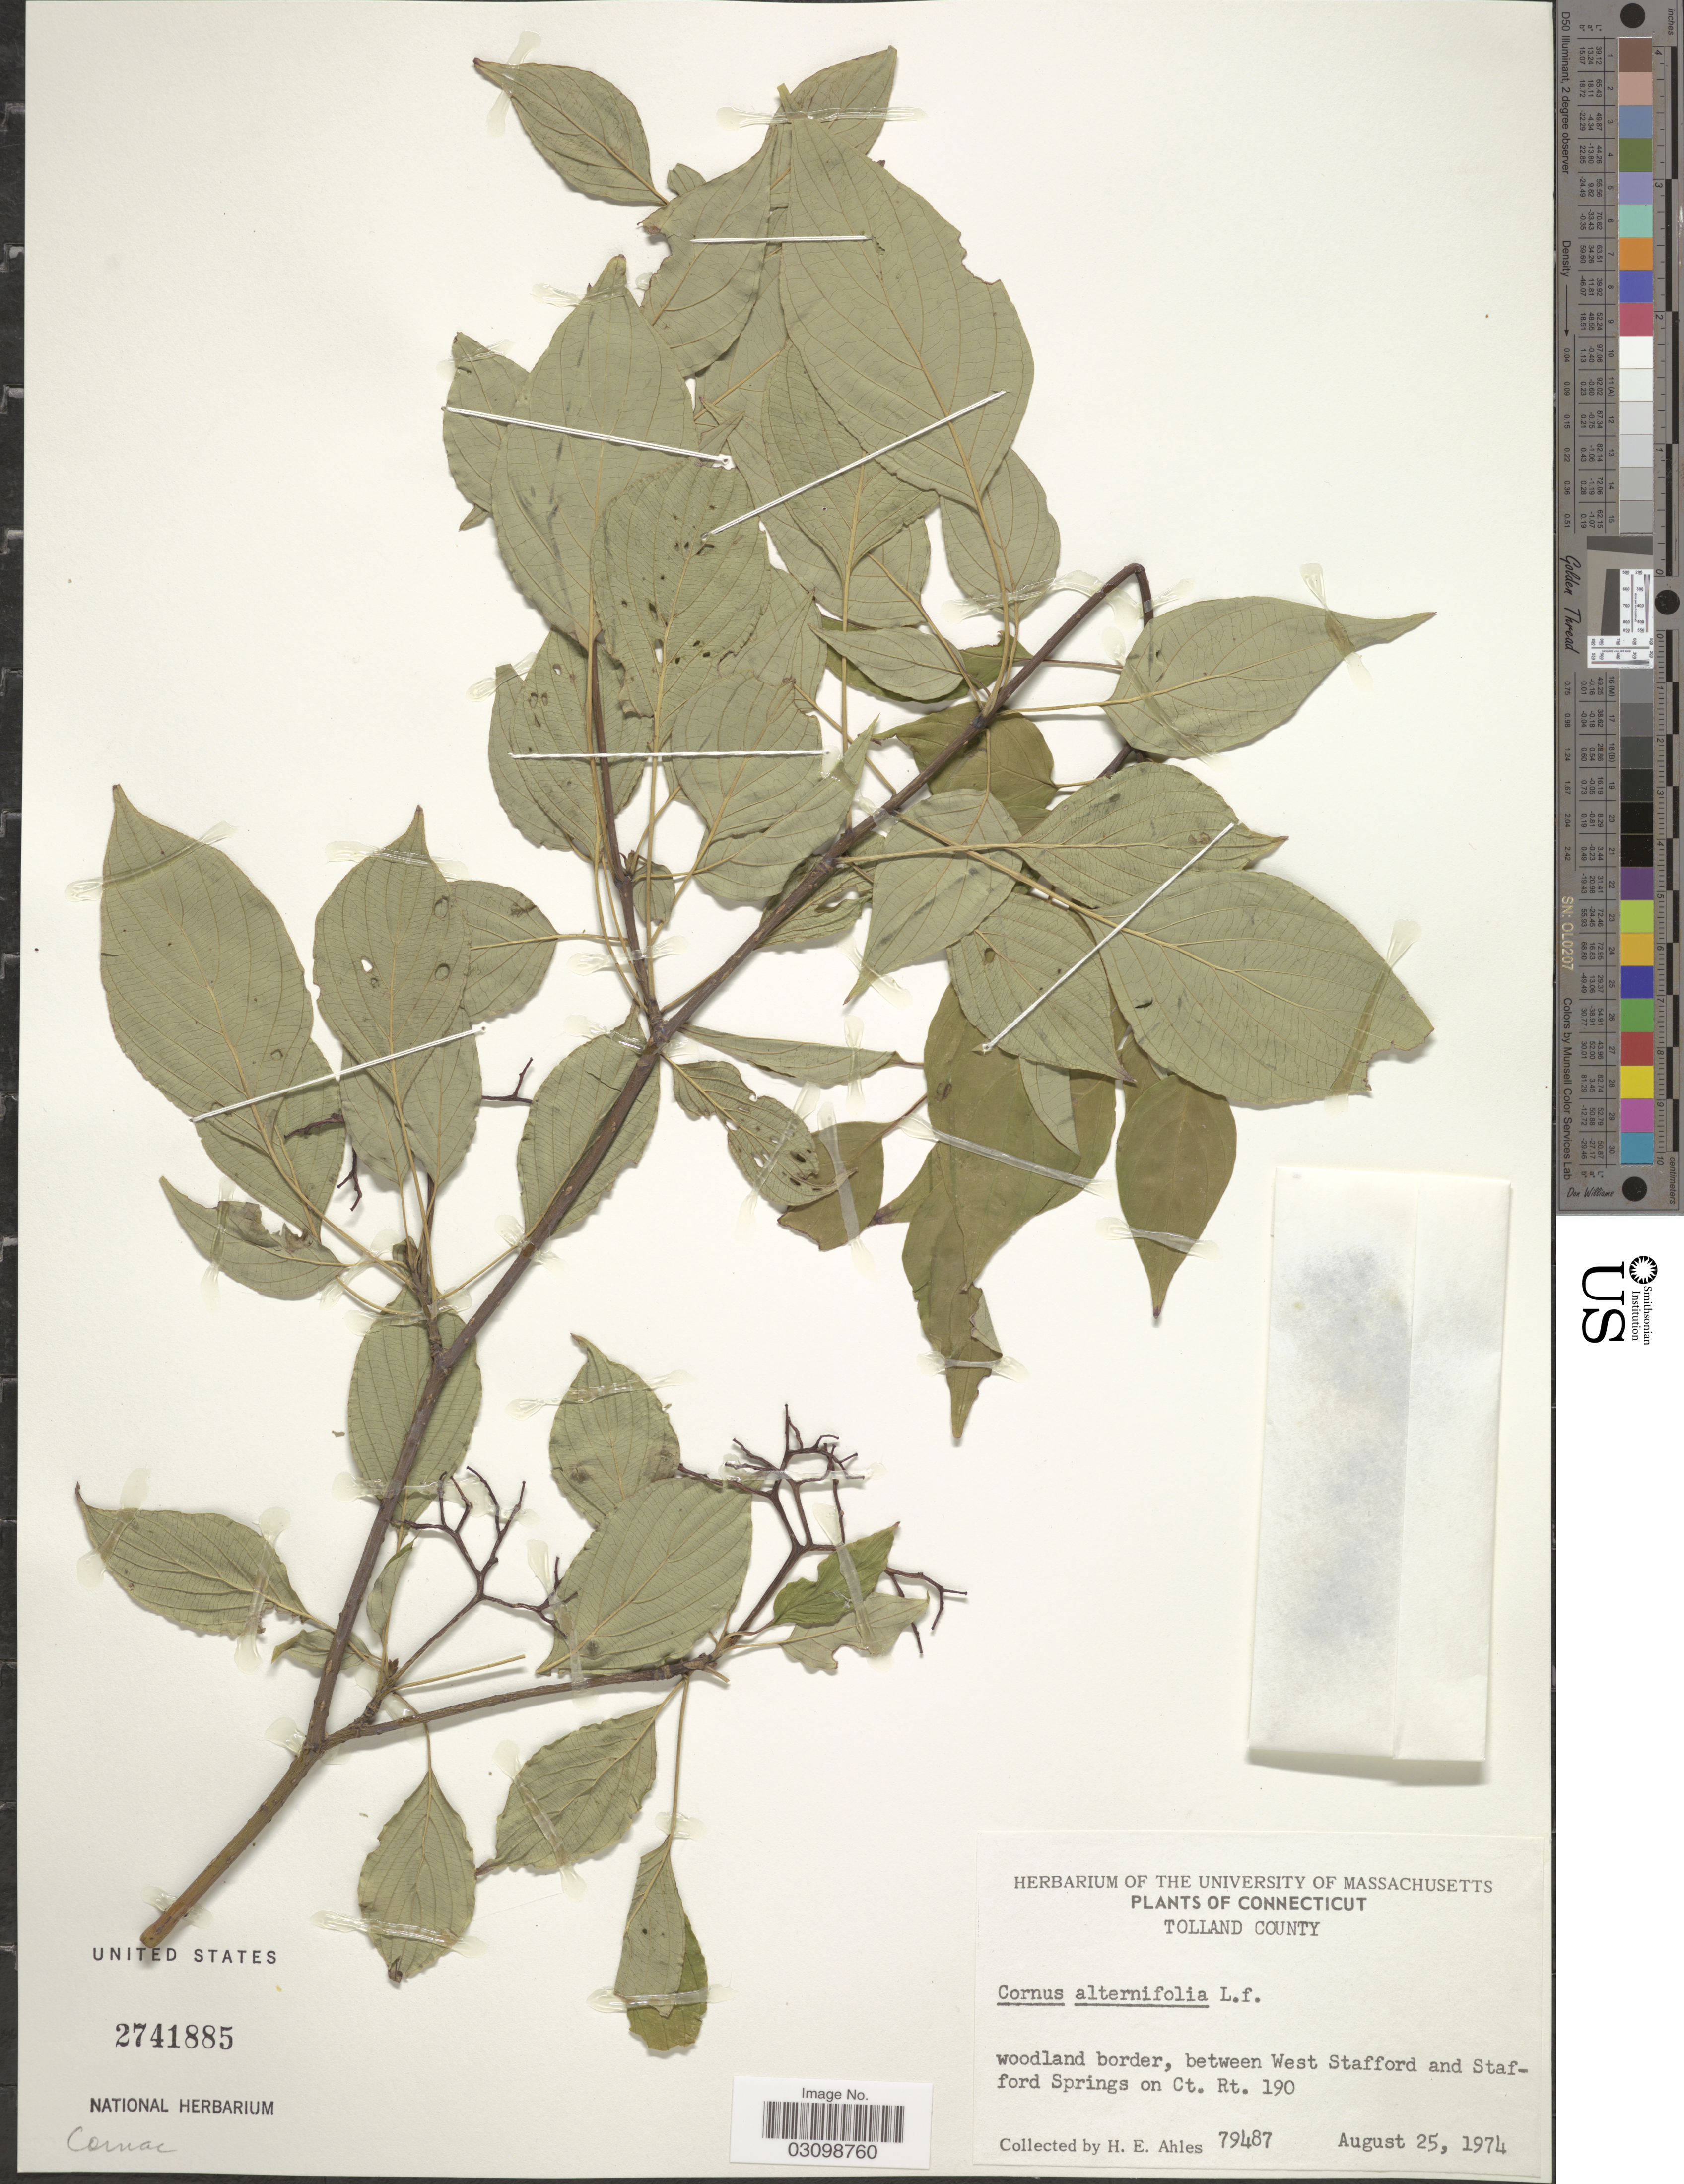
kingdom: Plantae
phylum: Tracheophyta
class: Magnoliopsida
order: Cornales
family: Cornaceae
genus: Cornus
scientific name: Cornus alternifolia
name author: L.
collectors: H. E. Ahles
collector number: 79487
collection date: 1974-08-25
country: United States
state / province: Connecticut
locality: Tolland County. Woodland border, between West Stafford and Stafford Springs on Ct. Rt. 190.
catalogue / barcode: US 2741885